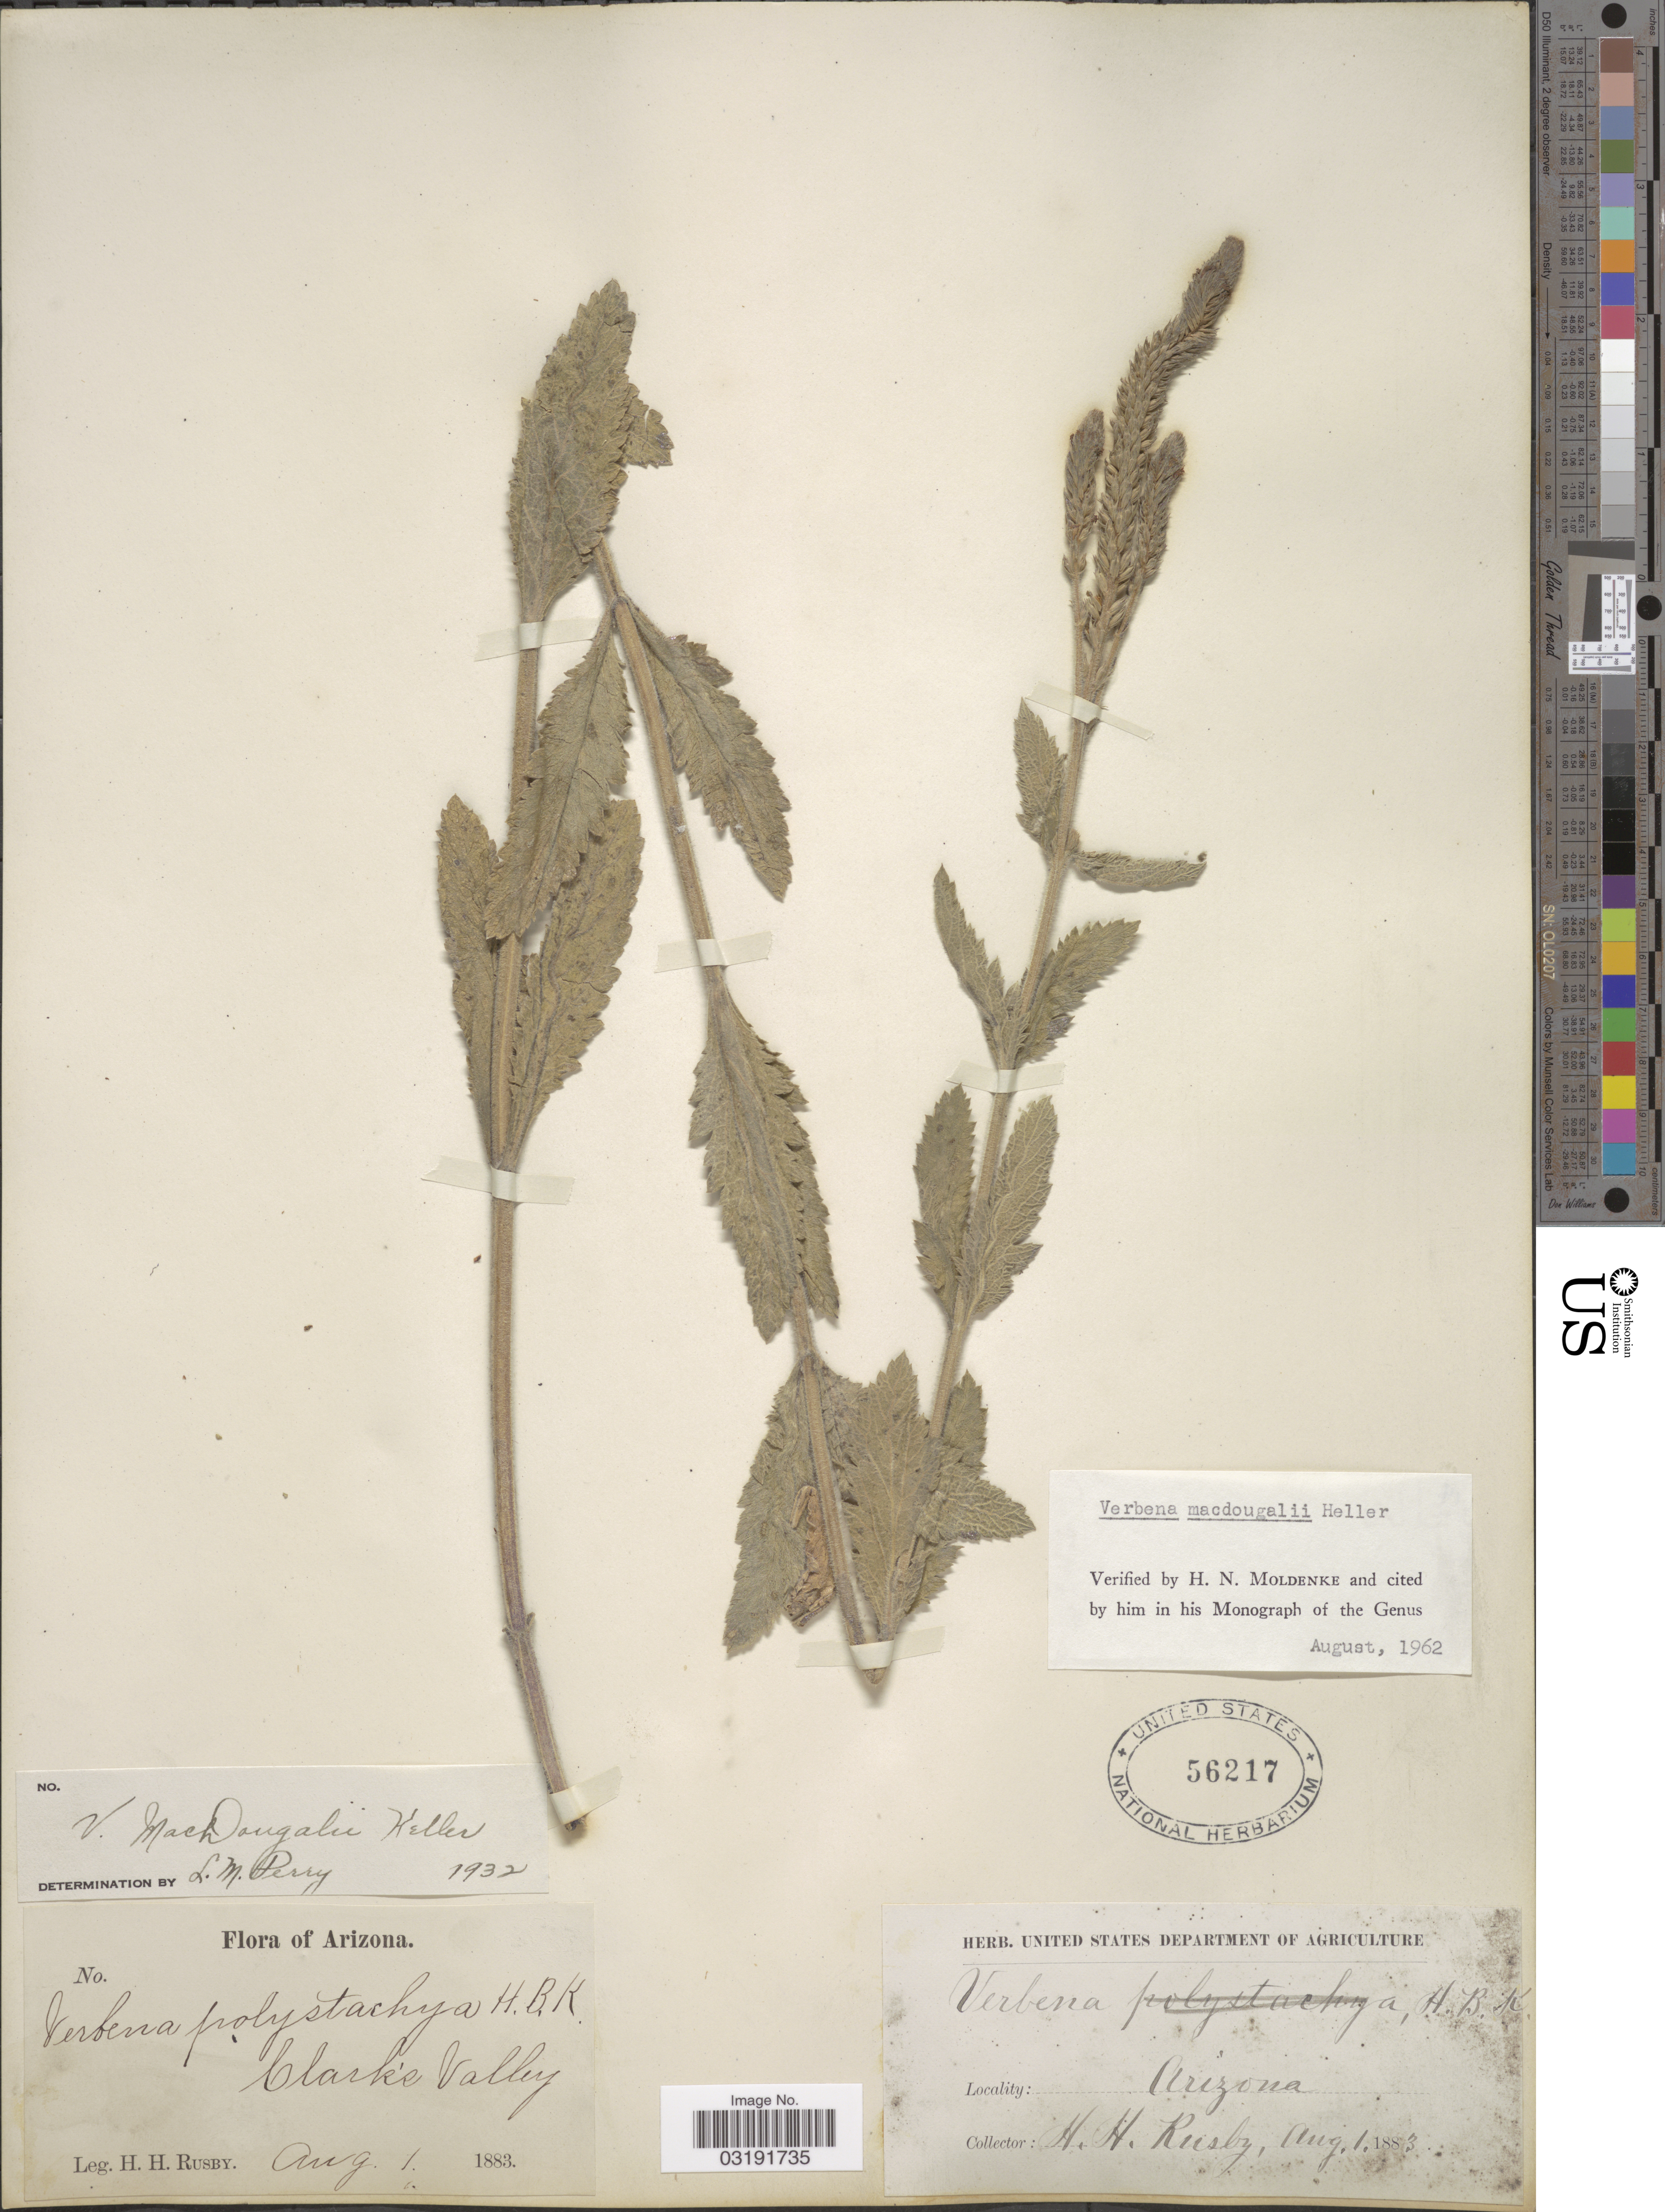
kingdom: Plantae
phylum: Tracheophyta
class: Magnoliopsida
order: Lamiales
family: Verbenaceae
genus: Verbena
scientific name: Verbena macdougalii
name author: A. Heller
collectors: H. H. Rusby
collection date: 1883-08-01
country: United States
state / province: Arizona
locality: Clark's Valley.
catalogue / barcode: US 56217